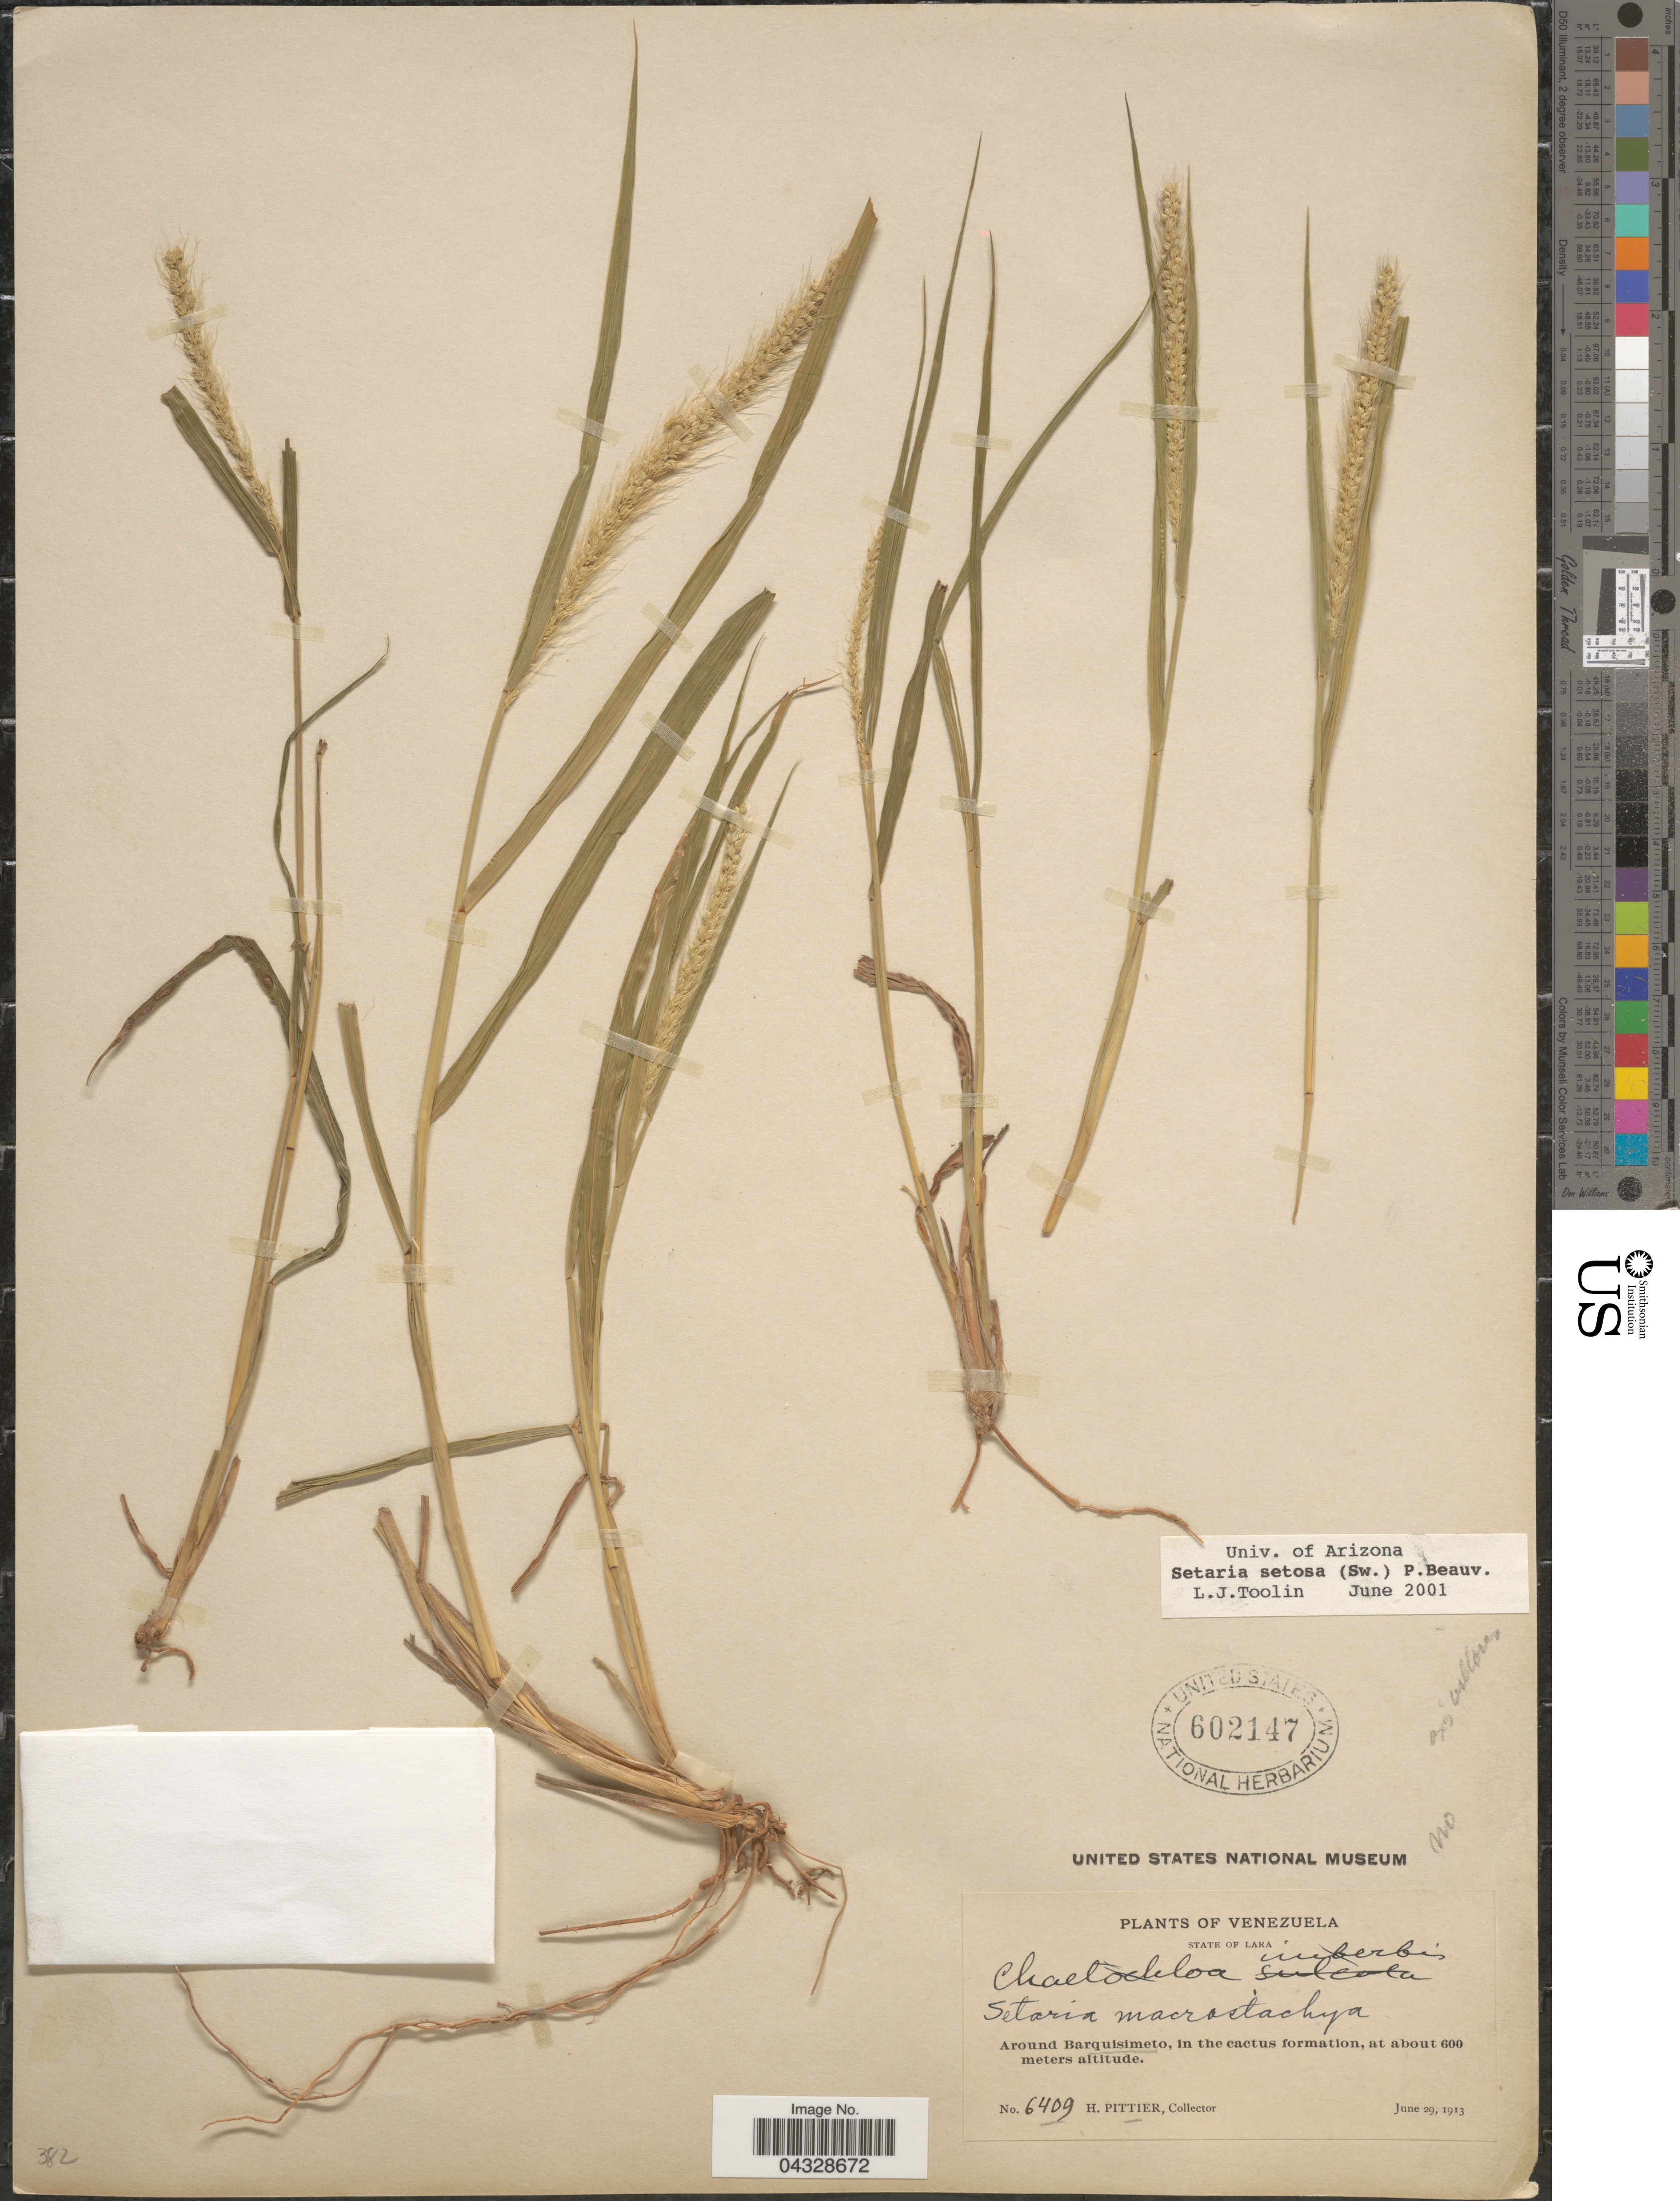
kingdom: Plantae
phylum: Tracheophyta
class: Liliopsida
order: Poales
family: Poaceae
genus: Setaria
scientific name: Setaria setosa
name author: (Sw.) P. Beauv.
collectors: H. F. Pittier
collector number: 6409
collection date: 1913-06-29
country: Venezuela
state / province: Lara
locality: Around Barquisimeto, in the cactus formation.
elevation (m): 600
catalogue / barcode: US 602147